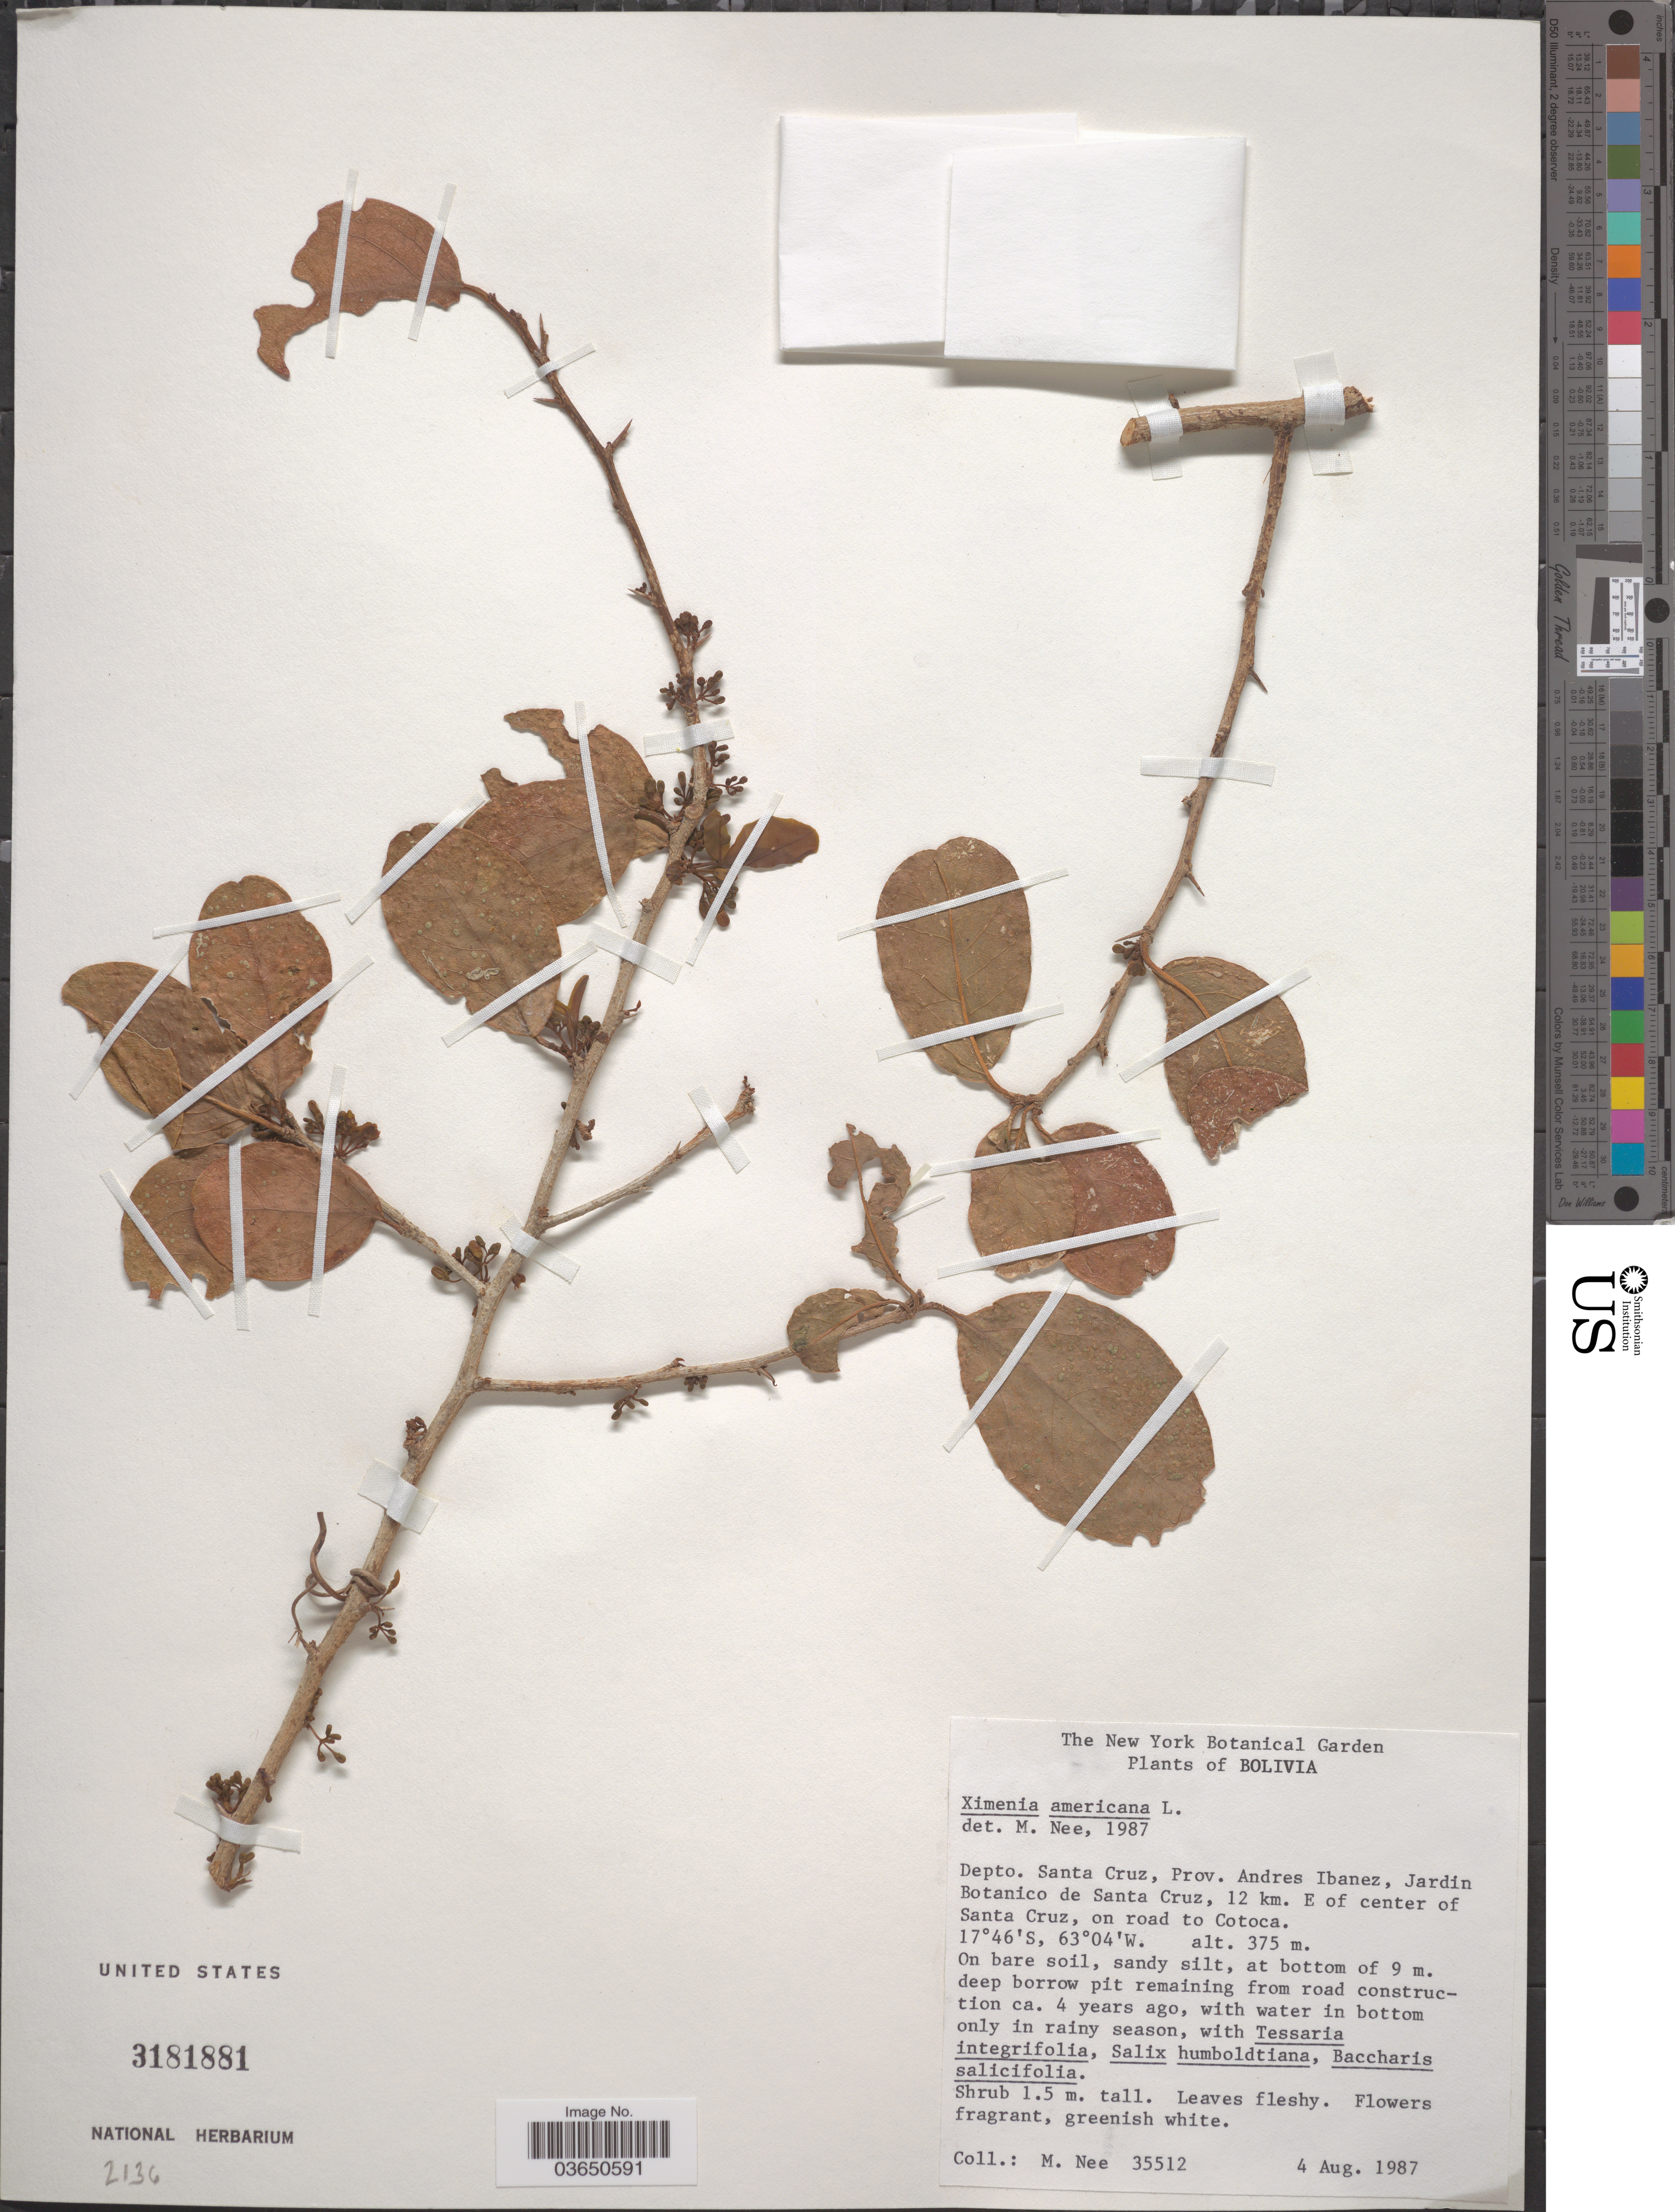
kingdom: Plantae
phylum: Tracheophyta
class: Magnoliopsida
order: Santalales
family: Ximeniaceae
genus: Ximenia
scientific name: Ximenia americana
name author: L.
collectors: M. Nee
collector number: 35512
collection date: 1987-08-04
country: Bolivia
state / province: Santa Cruz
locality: Depto. Santa Cruz, Prov. Andres Ibanez, Jardín Botanico de Santa Cruz, 12 km. E of center of Santa Cruz, on road to Cotoca.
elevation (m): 375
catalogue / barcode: US 3181881